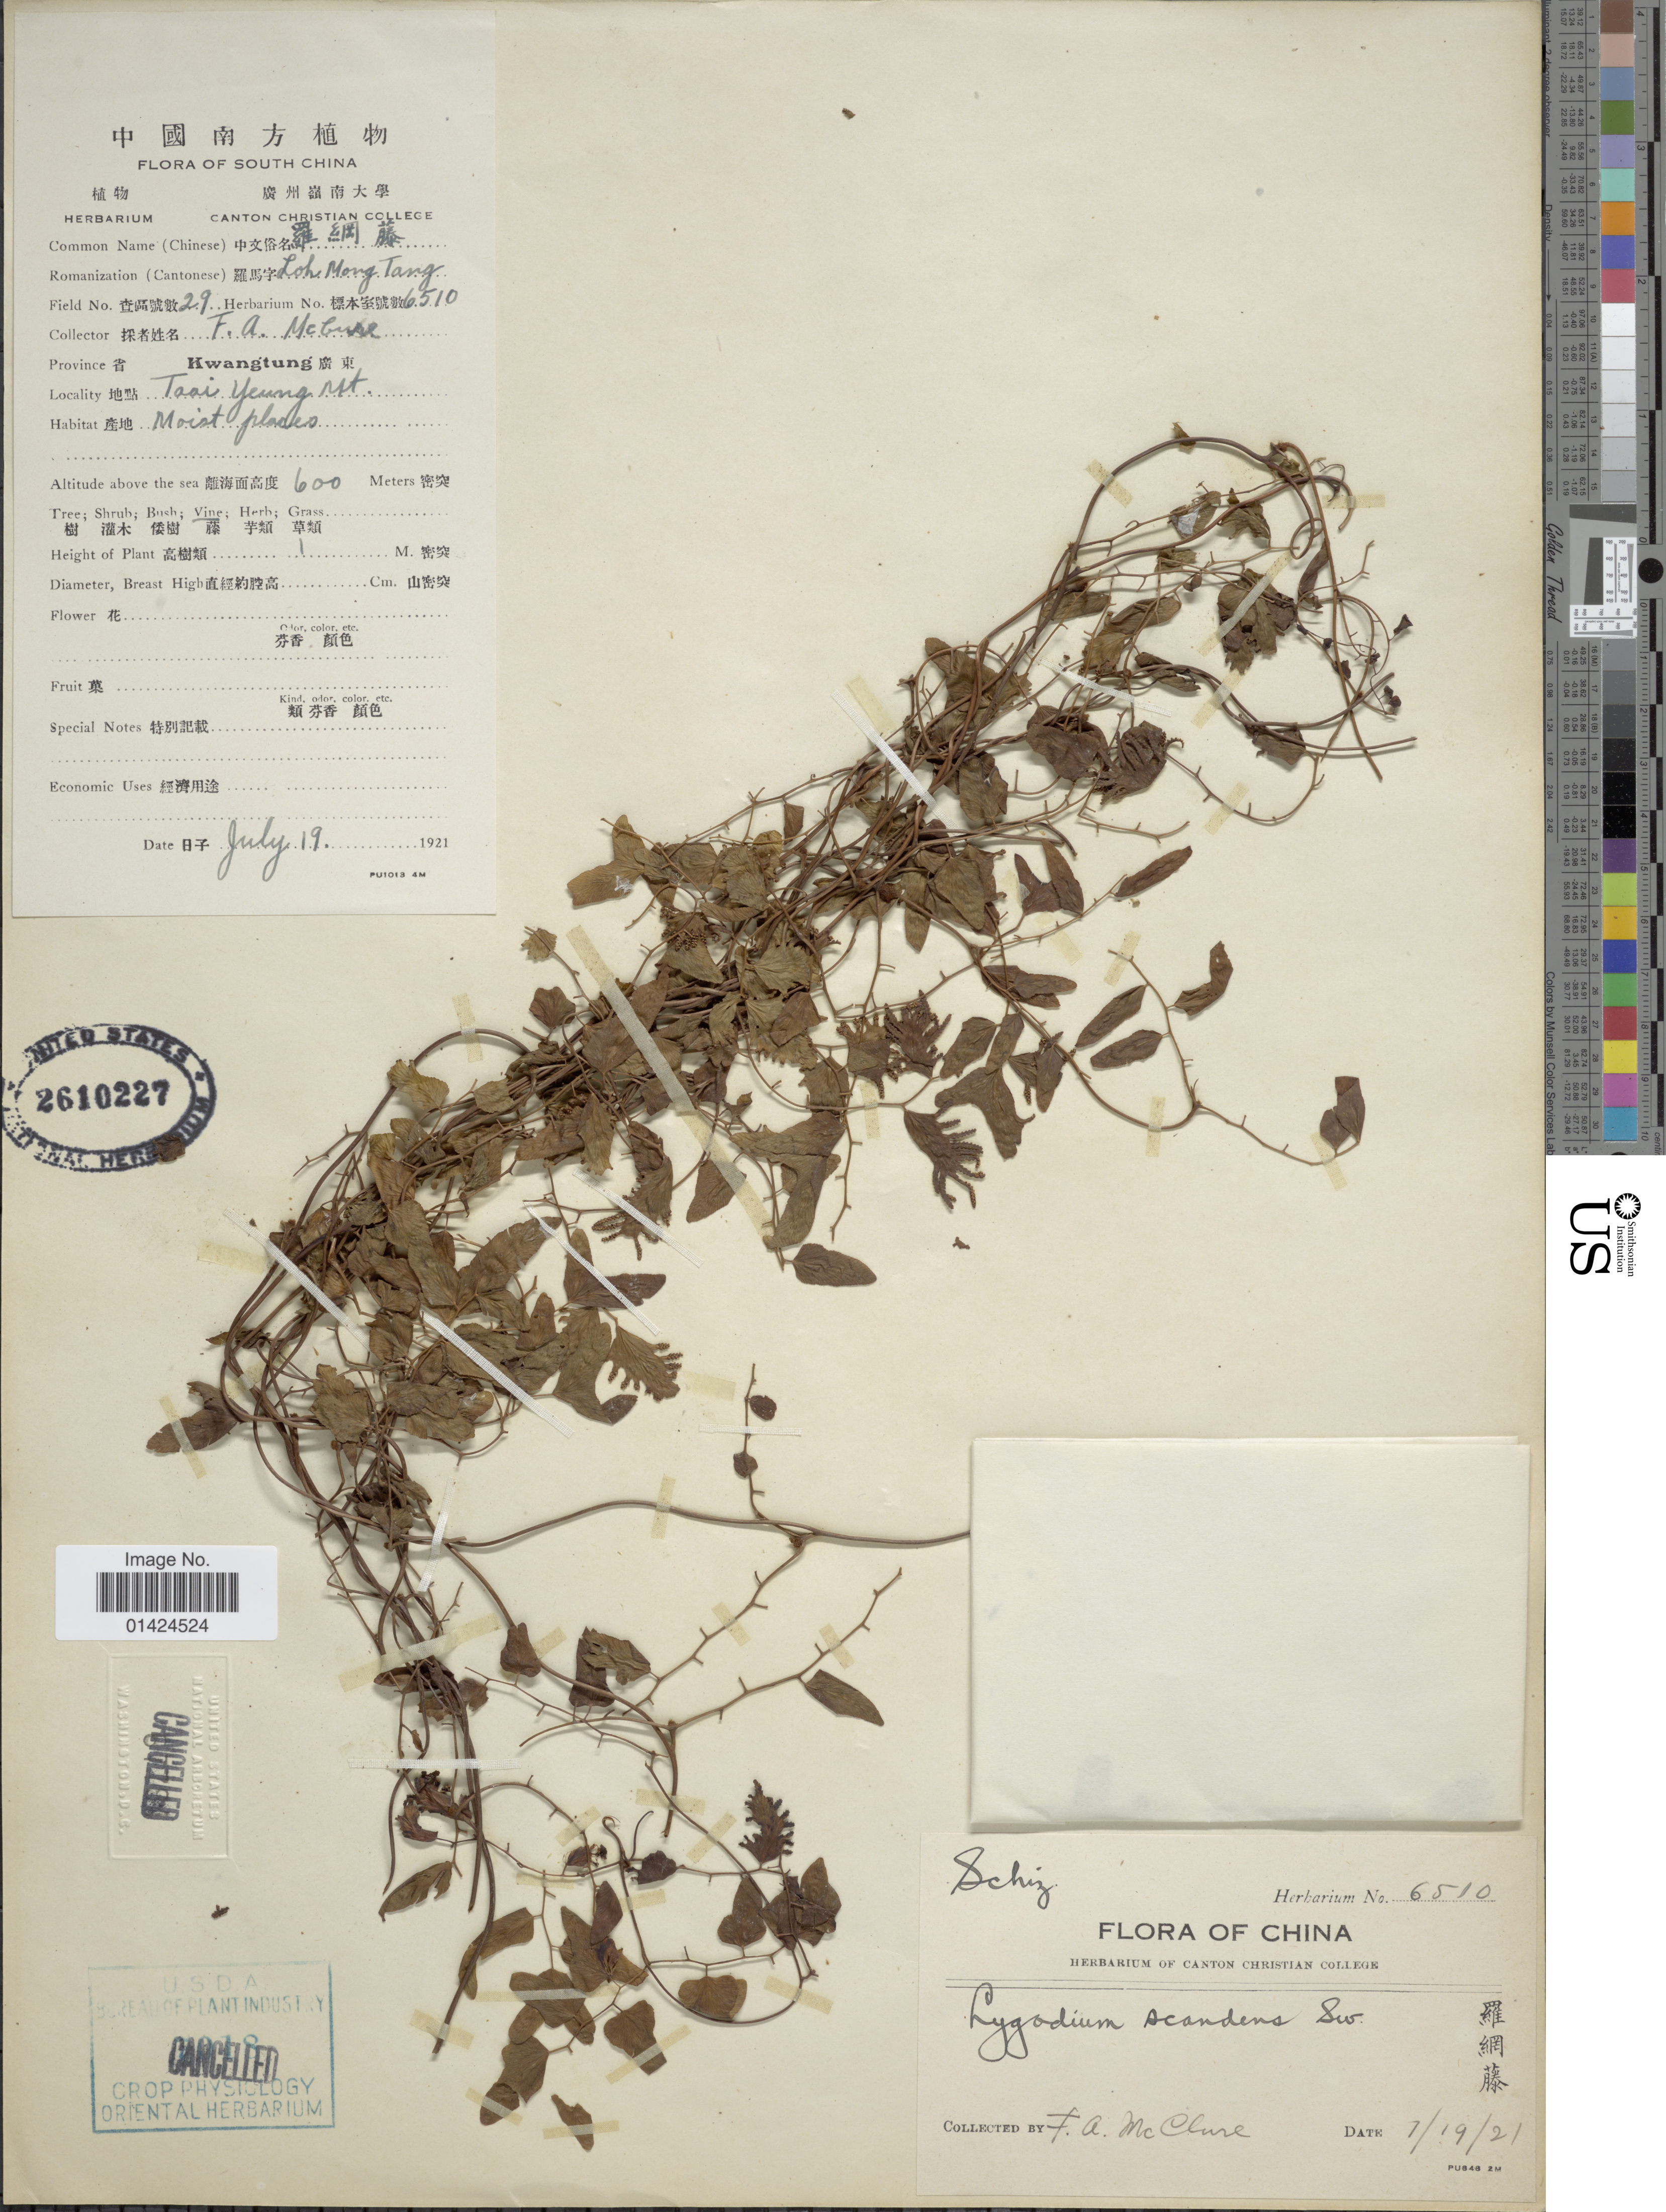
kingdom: Plantae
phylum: Tracheophyta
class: Polypodiopsida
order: Schizaeales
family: Lygodiaceae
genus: Lygodium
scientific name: Lygodium microphyllum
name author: (Cav.) R. Br.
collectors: F. A. McClure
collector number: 29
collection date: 1921-07-19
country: China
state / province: Guangdong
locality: Kwangtung. Taai Yeung Mt.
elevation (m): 600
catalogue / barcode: US 2610227